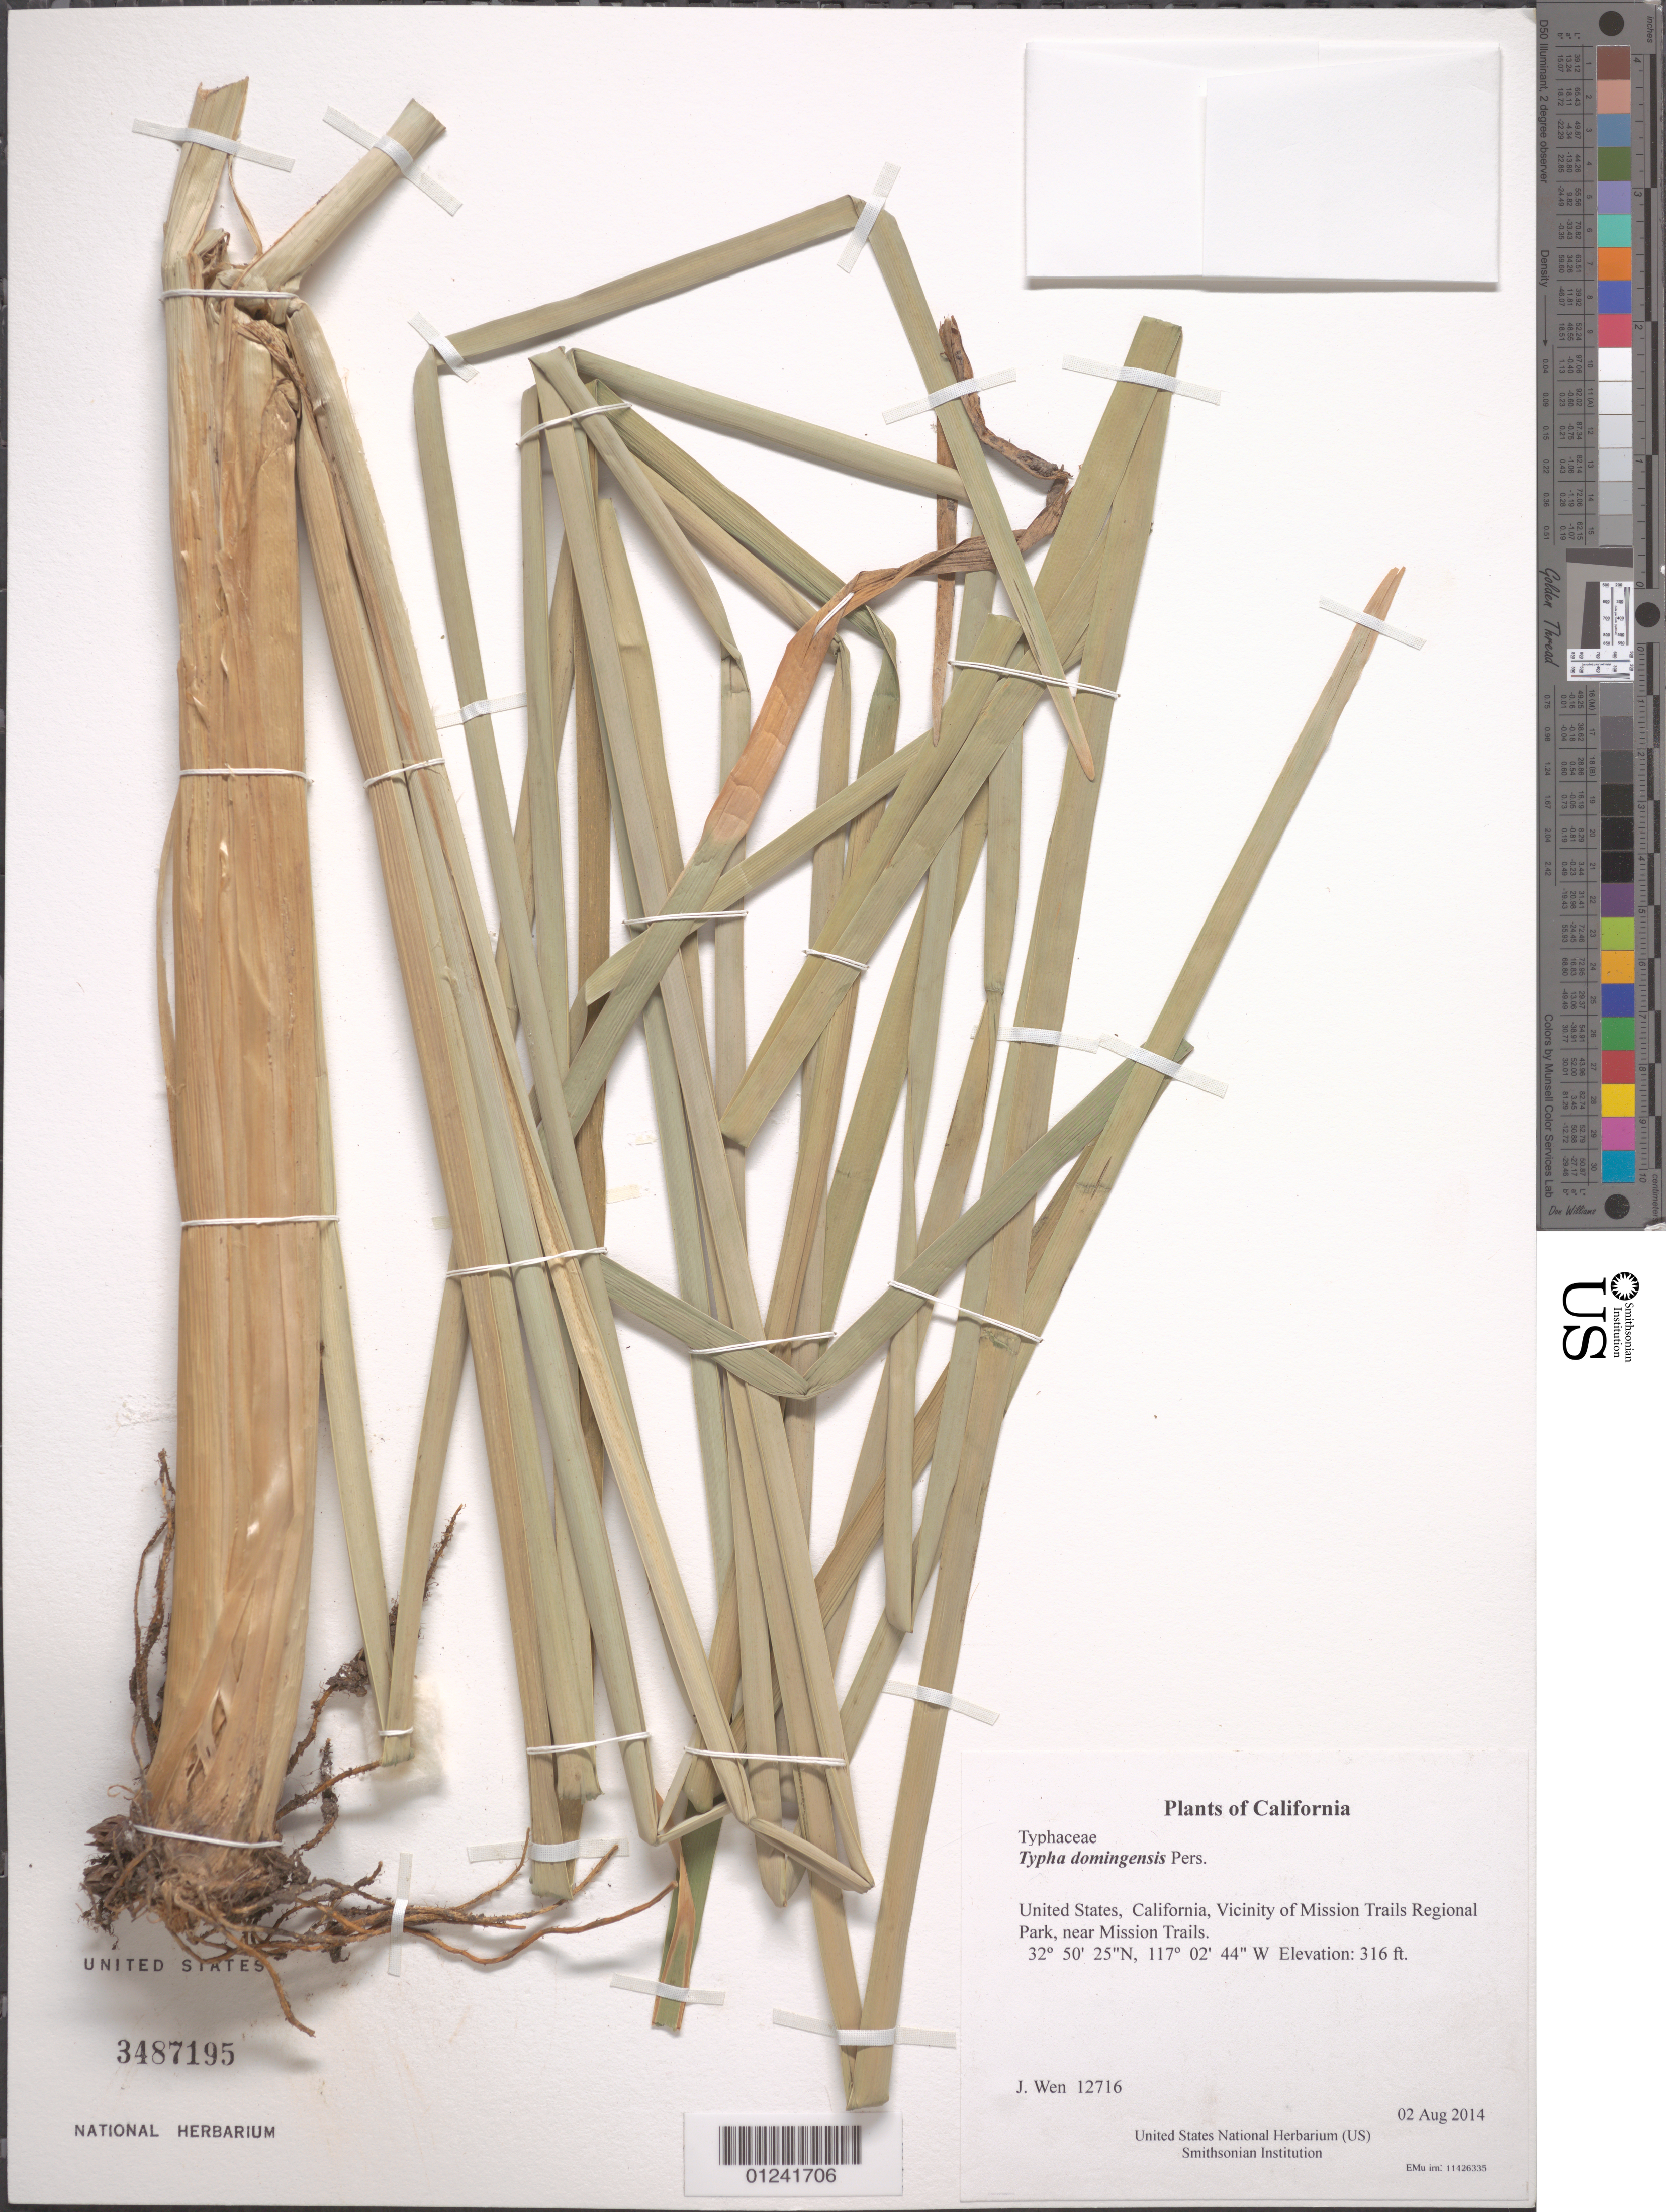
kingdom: Plantae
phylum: Tracheophyta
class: Liliopsida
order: Poales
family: Typhaceae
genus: Typha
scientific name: Typha domingensis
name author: Pers.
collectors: J. Wen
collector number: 12716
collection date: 2014-08-02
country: United States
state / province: California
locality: Vicinity of Mission Trails Regional Park, near Mission Trails.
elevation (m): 96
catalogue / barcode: US 3487195